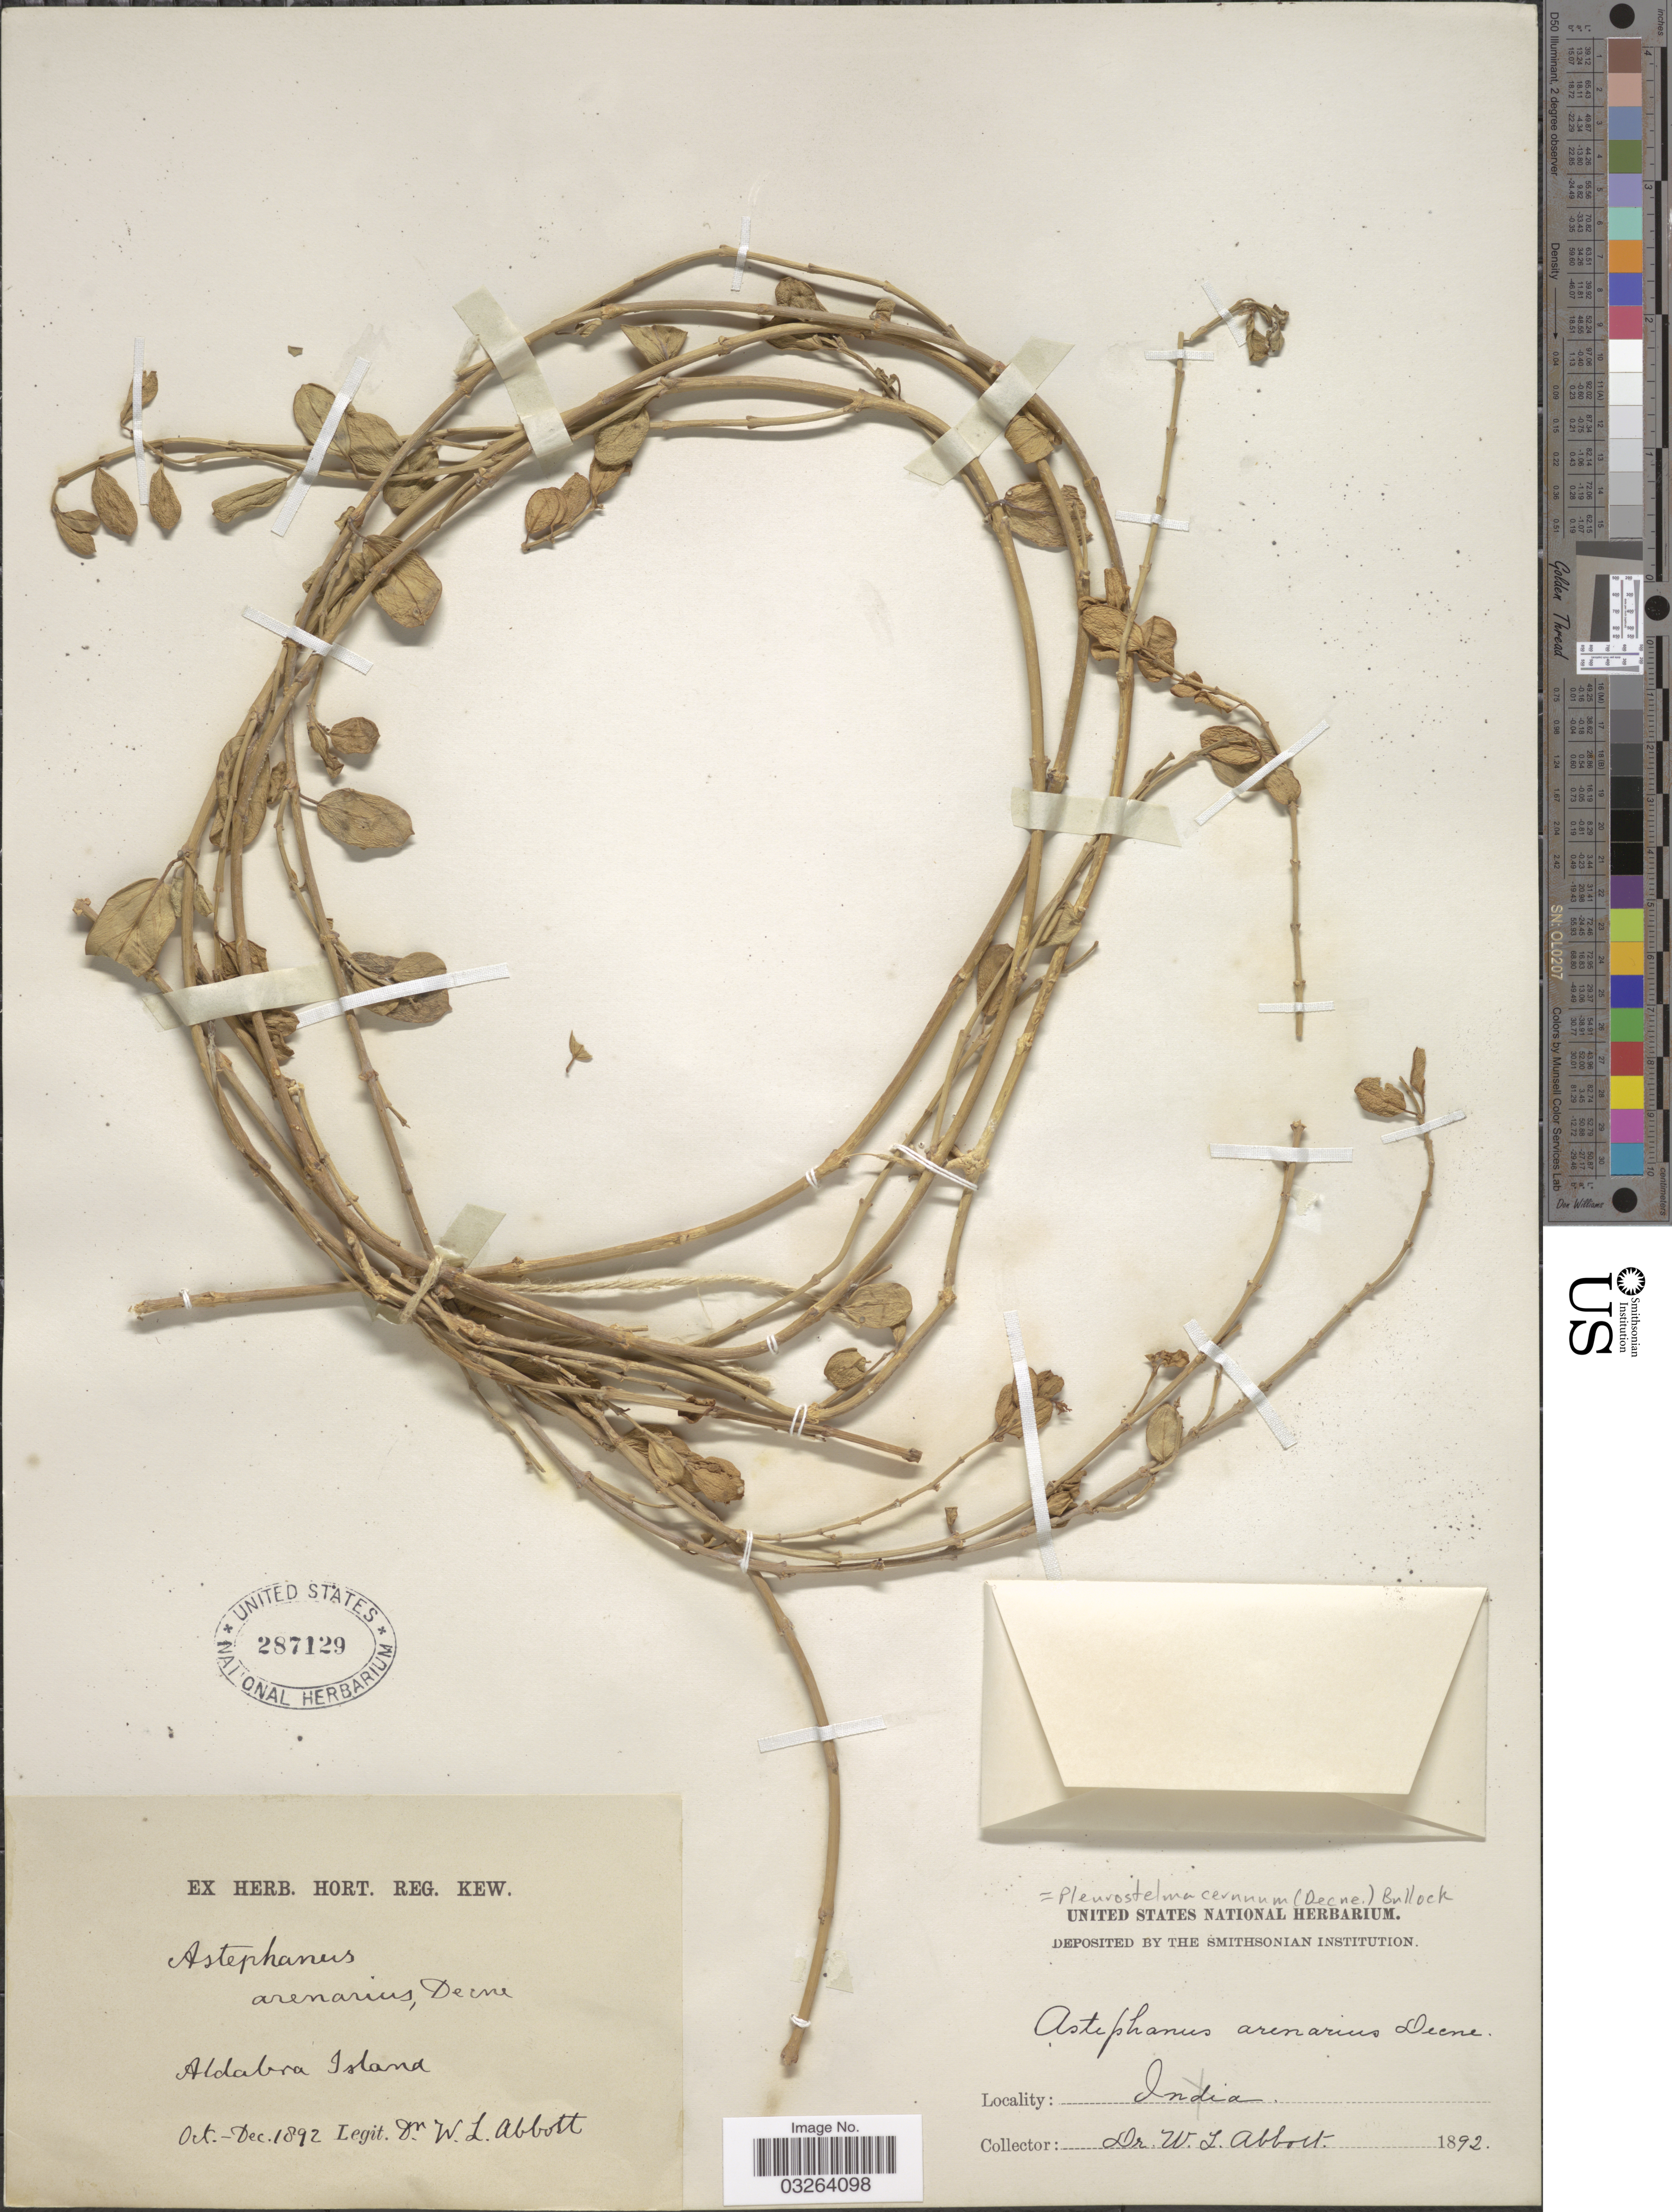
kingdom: Plantae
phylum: Tracheophyta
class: Magnoliopsida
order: Gentianales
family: Apocynaceae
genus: Pleurostelma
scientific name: Pleurostelma cernuum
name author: (Decne.) Bullock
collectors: W. L. Abbott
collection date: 1892-10/1892-12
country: Seychelles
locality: Aldabra Island.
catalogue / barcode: US 287129